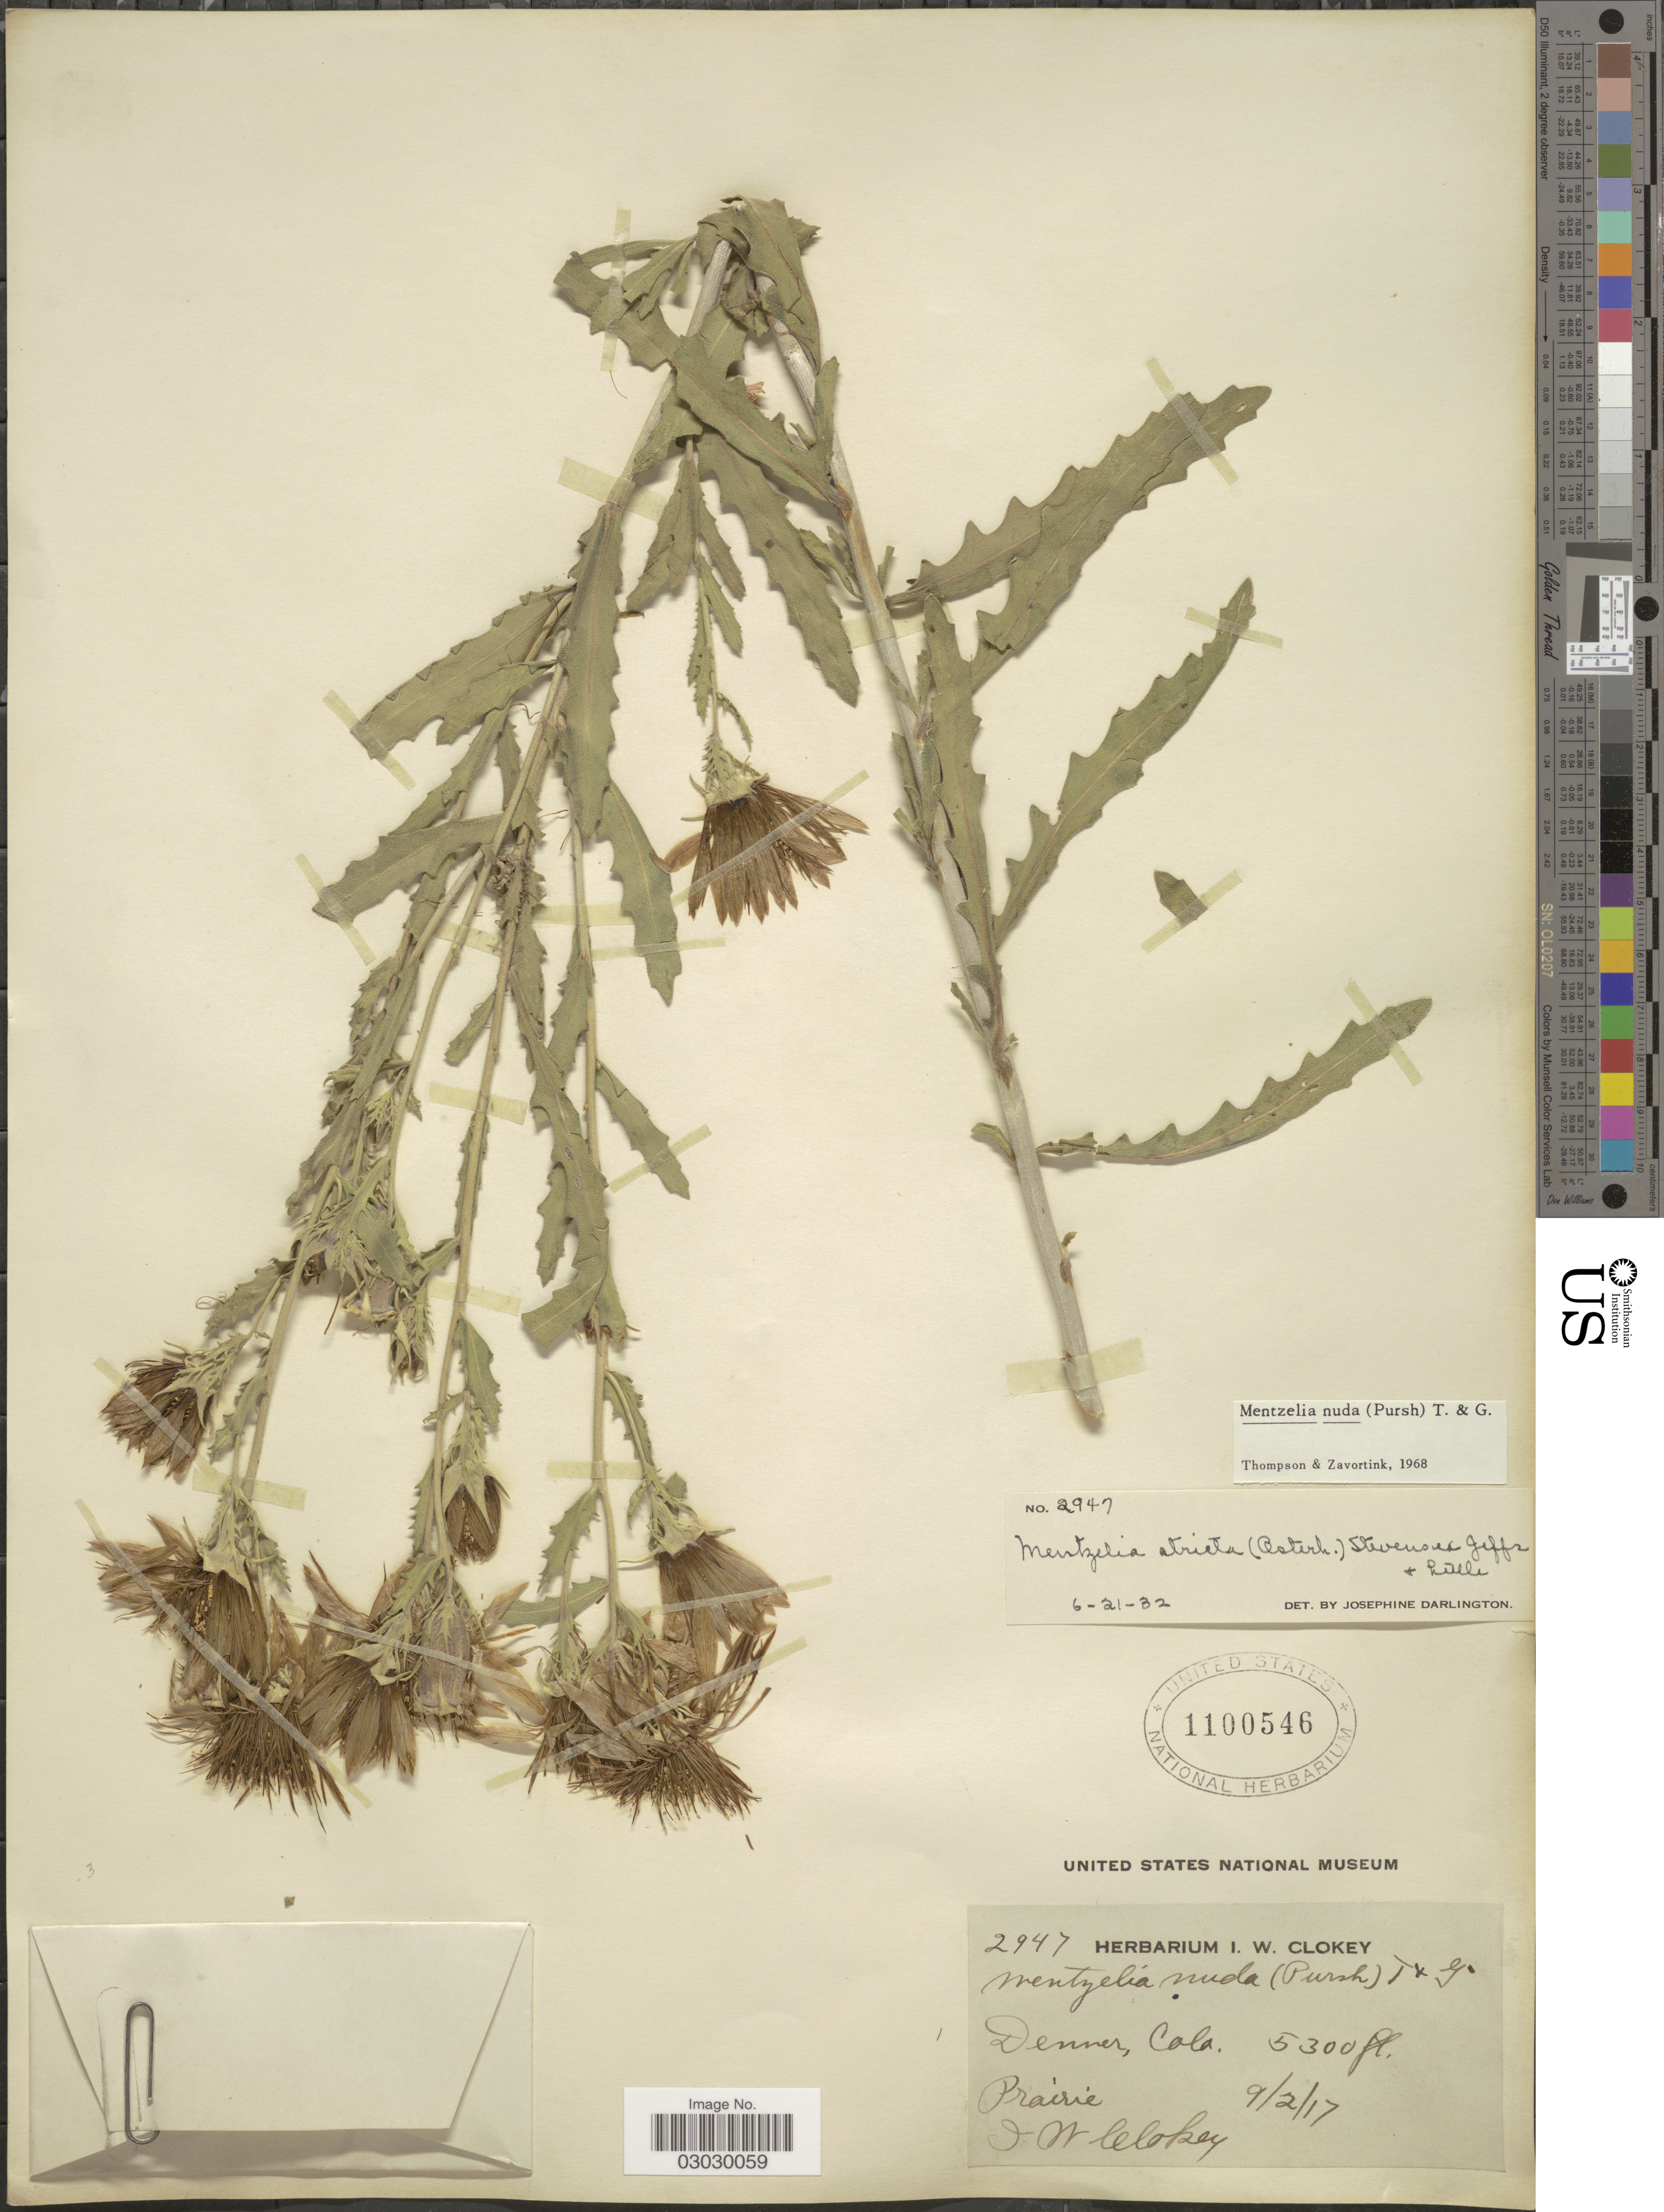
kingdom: Plantae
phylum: Tracheophyta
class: Magnoliopsida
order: Cornales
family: Loasaceae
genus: Mentzelia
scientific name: Mentzelia nuda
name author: (Pursh) Torr. & A. Gray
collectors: I. W. Clokey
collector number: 2947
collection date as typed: Transcribed d/m/y: 2/9/17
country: United States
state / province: Colorado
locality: Denner, Colo.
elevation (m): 1615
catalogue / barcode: US 1100546